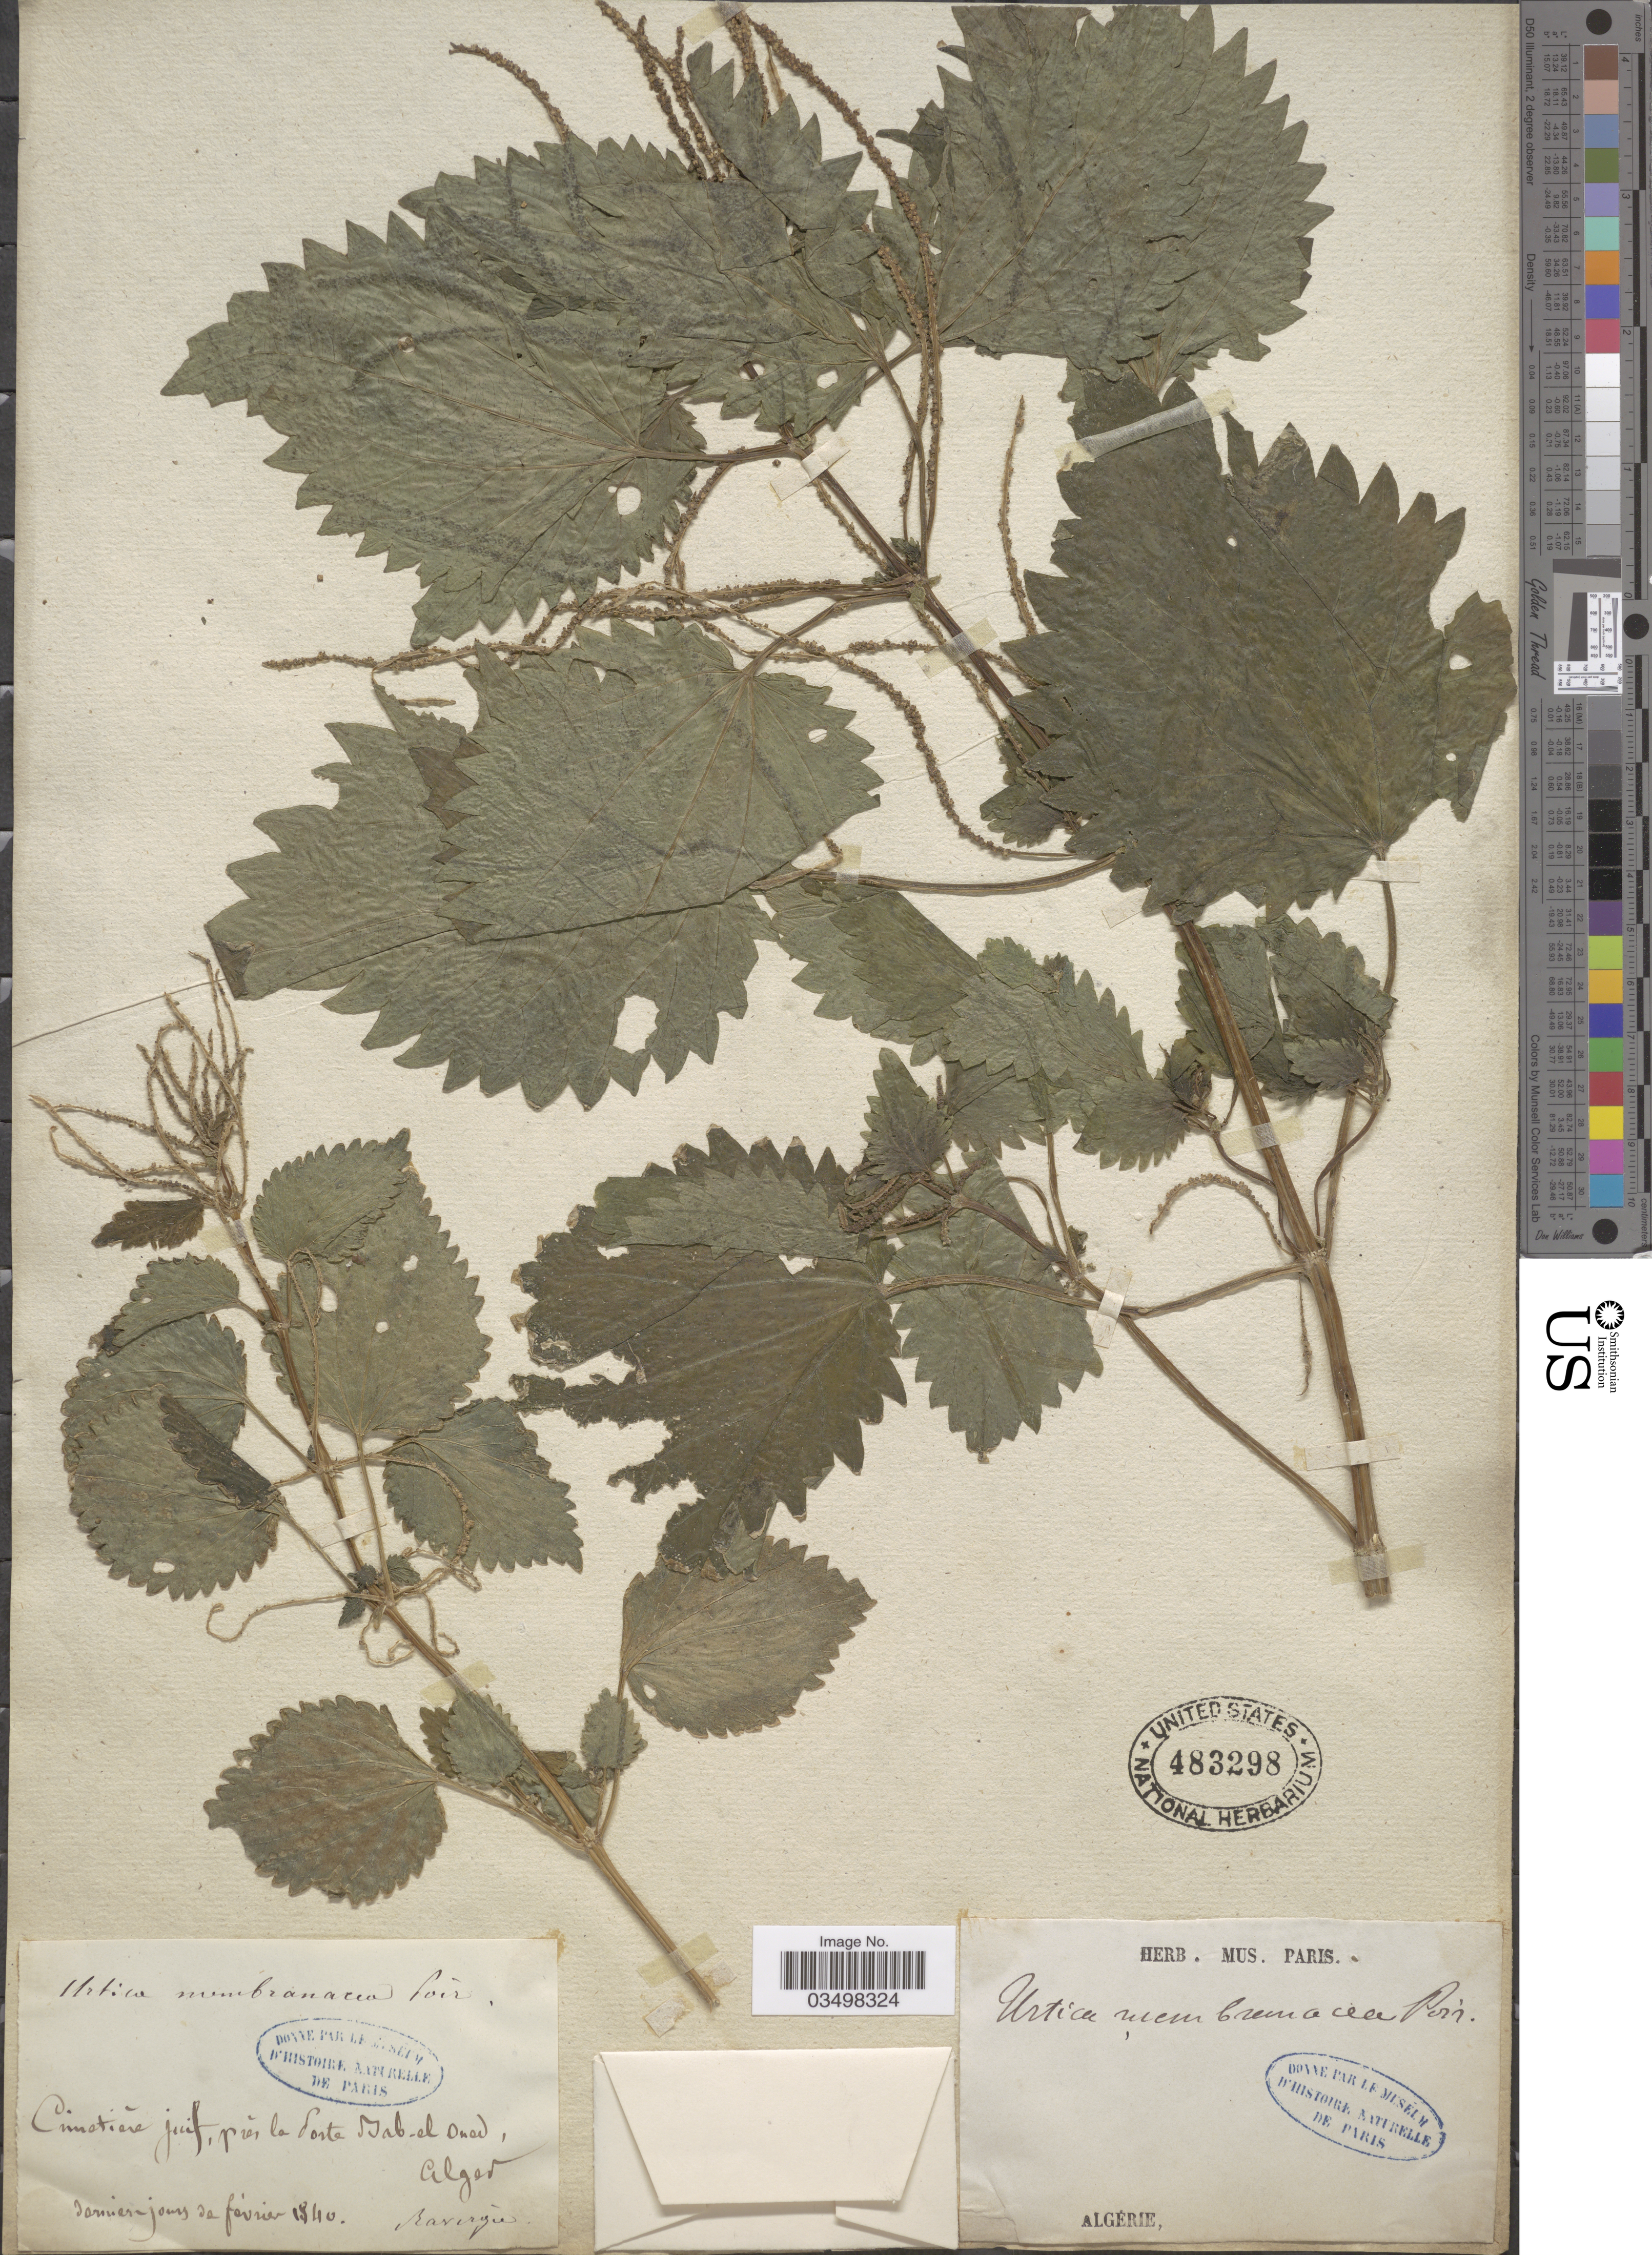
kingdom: Plantae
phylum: Tracheophyta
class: Magnoliopsida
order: Rosales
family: Urticaceae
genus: Urtica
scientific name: Urtica membranacea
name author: Poir.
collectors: -. Banerjee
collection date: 1840-01/1840-02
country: Algeria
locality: Cimetiere juif, pres la Porte Bab-el Oued. Alger.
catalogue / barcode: US 483298